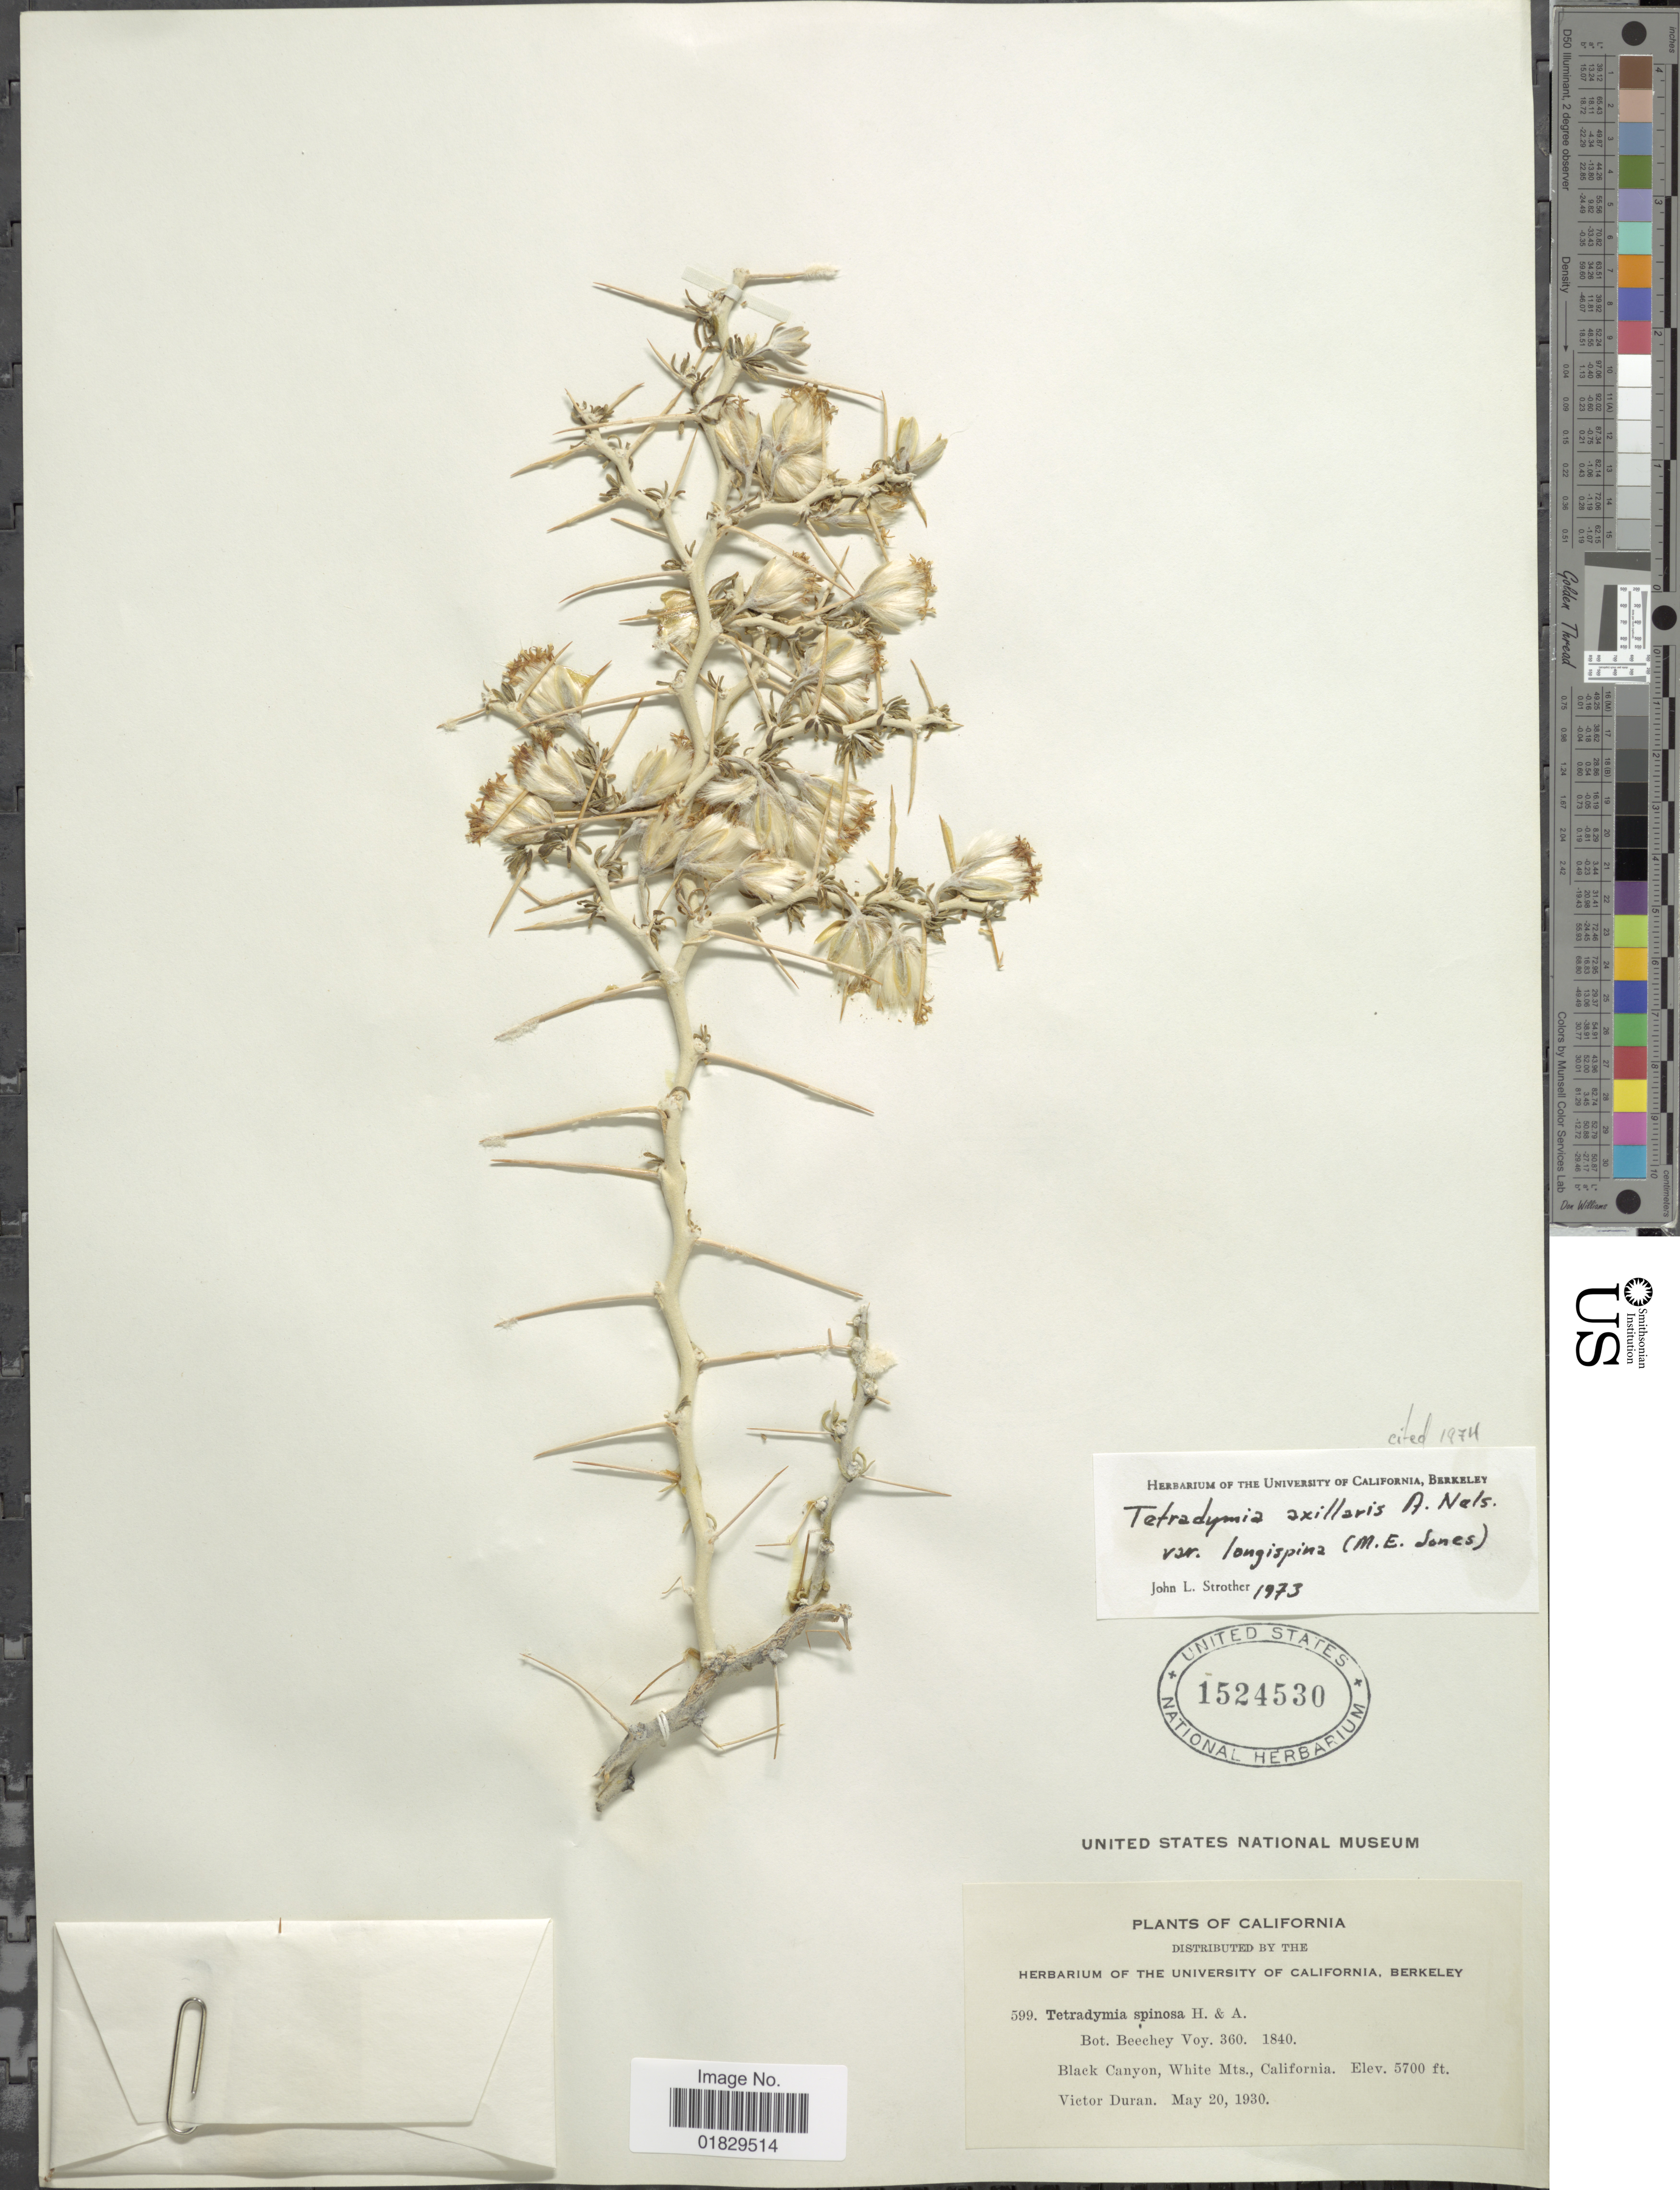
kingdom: Plantae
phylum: Tracheophyta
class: Magnoliopsida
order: Asterales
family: Asteraceae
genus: Tetradymia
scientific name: Tetradymia axillaris var. longispina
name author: (M.E. Jones) Strother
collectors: V. Duran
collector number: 599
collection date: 1930-05-20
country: United States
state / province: California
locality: Black Canyon, White Mts., California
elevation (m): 1737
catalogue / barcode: US 1524530